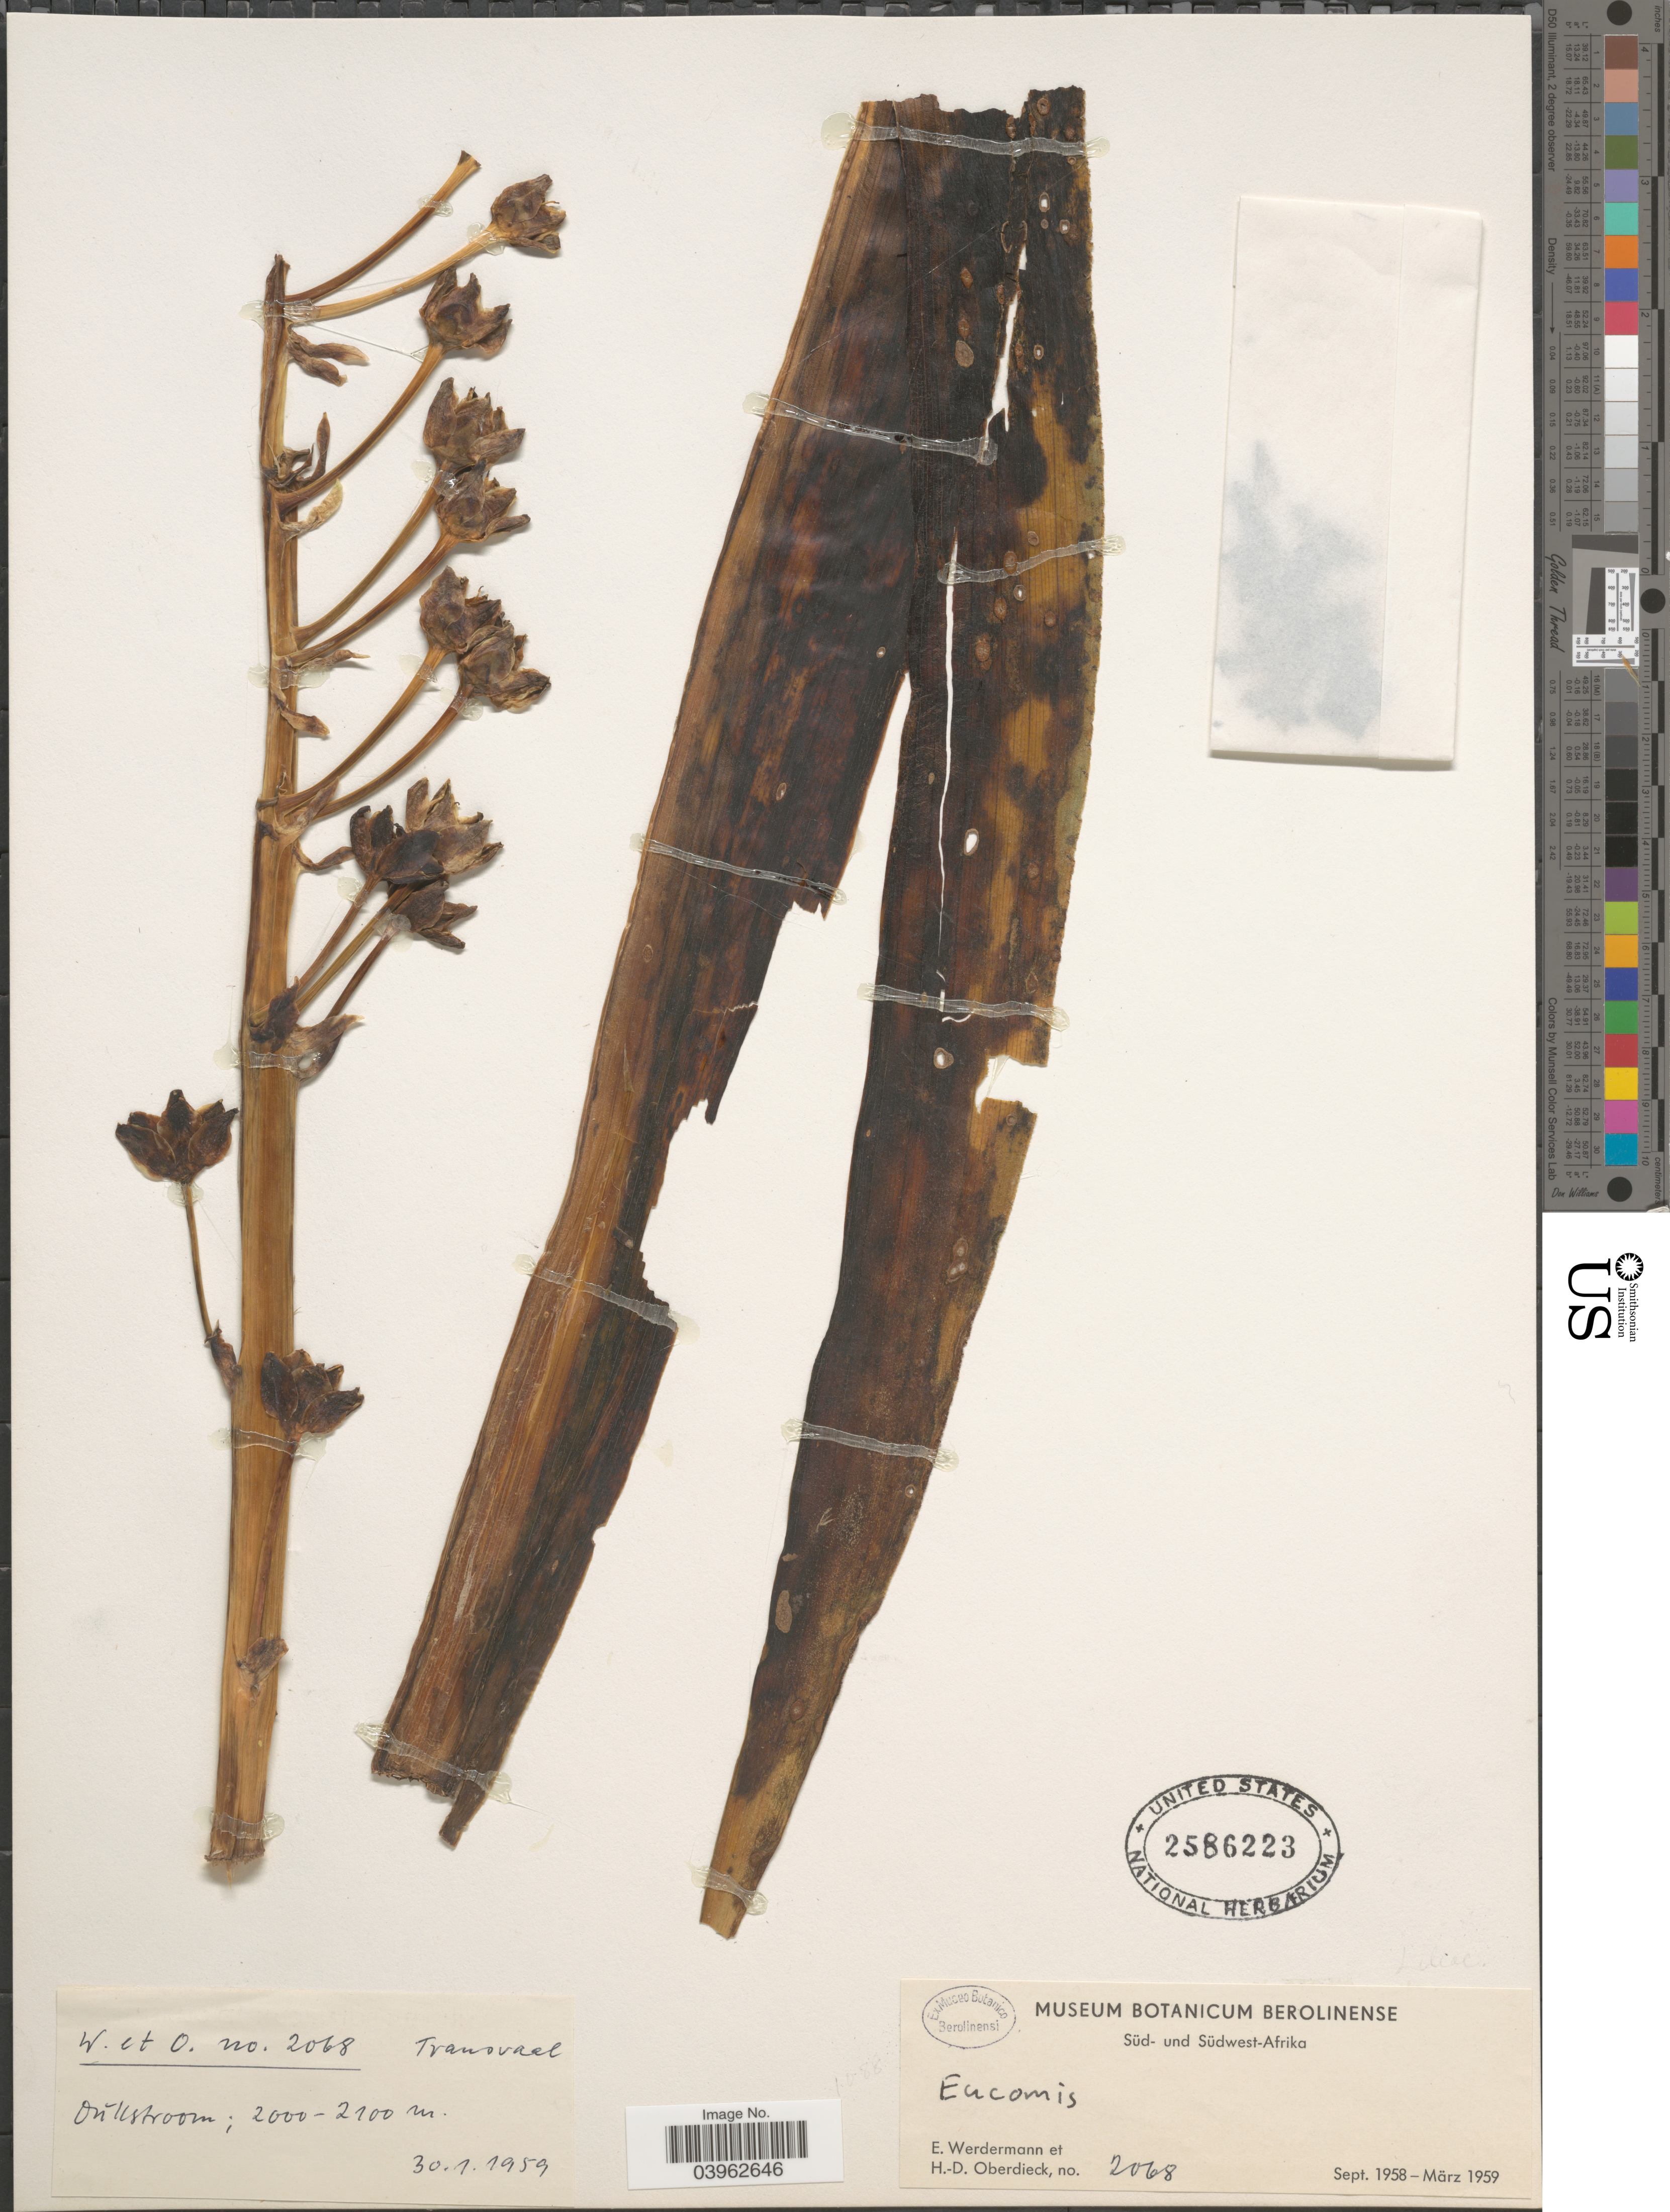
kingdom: Plantae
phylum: Tracheophyta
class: Liliopsida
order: Asparagales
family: Asparagaceae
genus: Eucomis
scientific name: Eucomis sp.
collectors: E. Werdermann & H. Oberdieck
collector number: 2068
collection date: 1959-01-30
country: South Africa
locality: Transvaal. Dullstroom.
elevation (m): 2000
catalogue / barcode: US 2586223